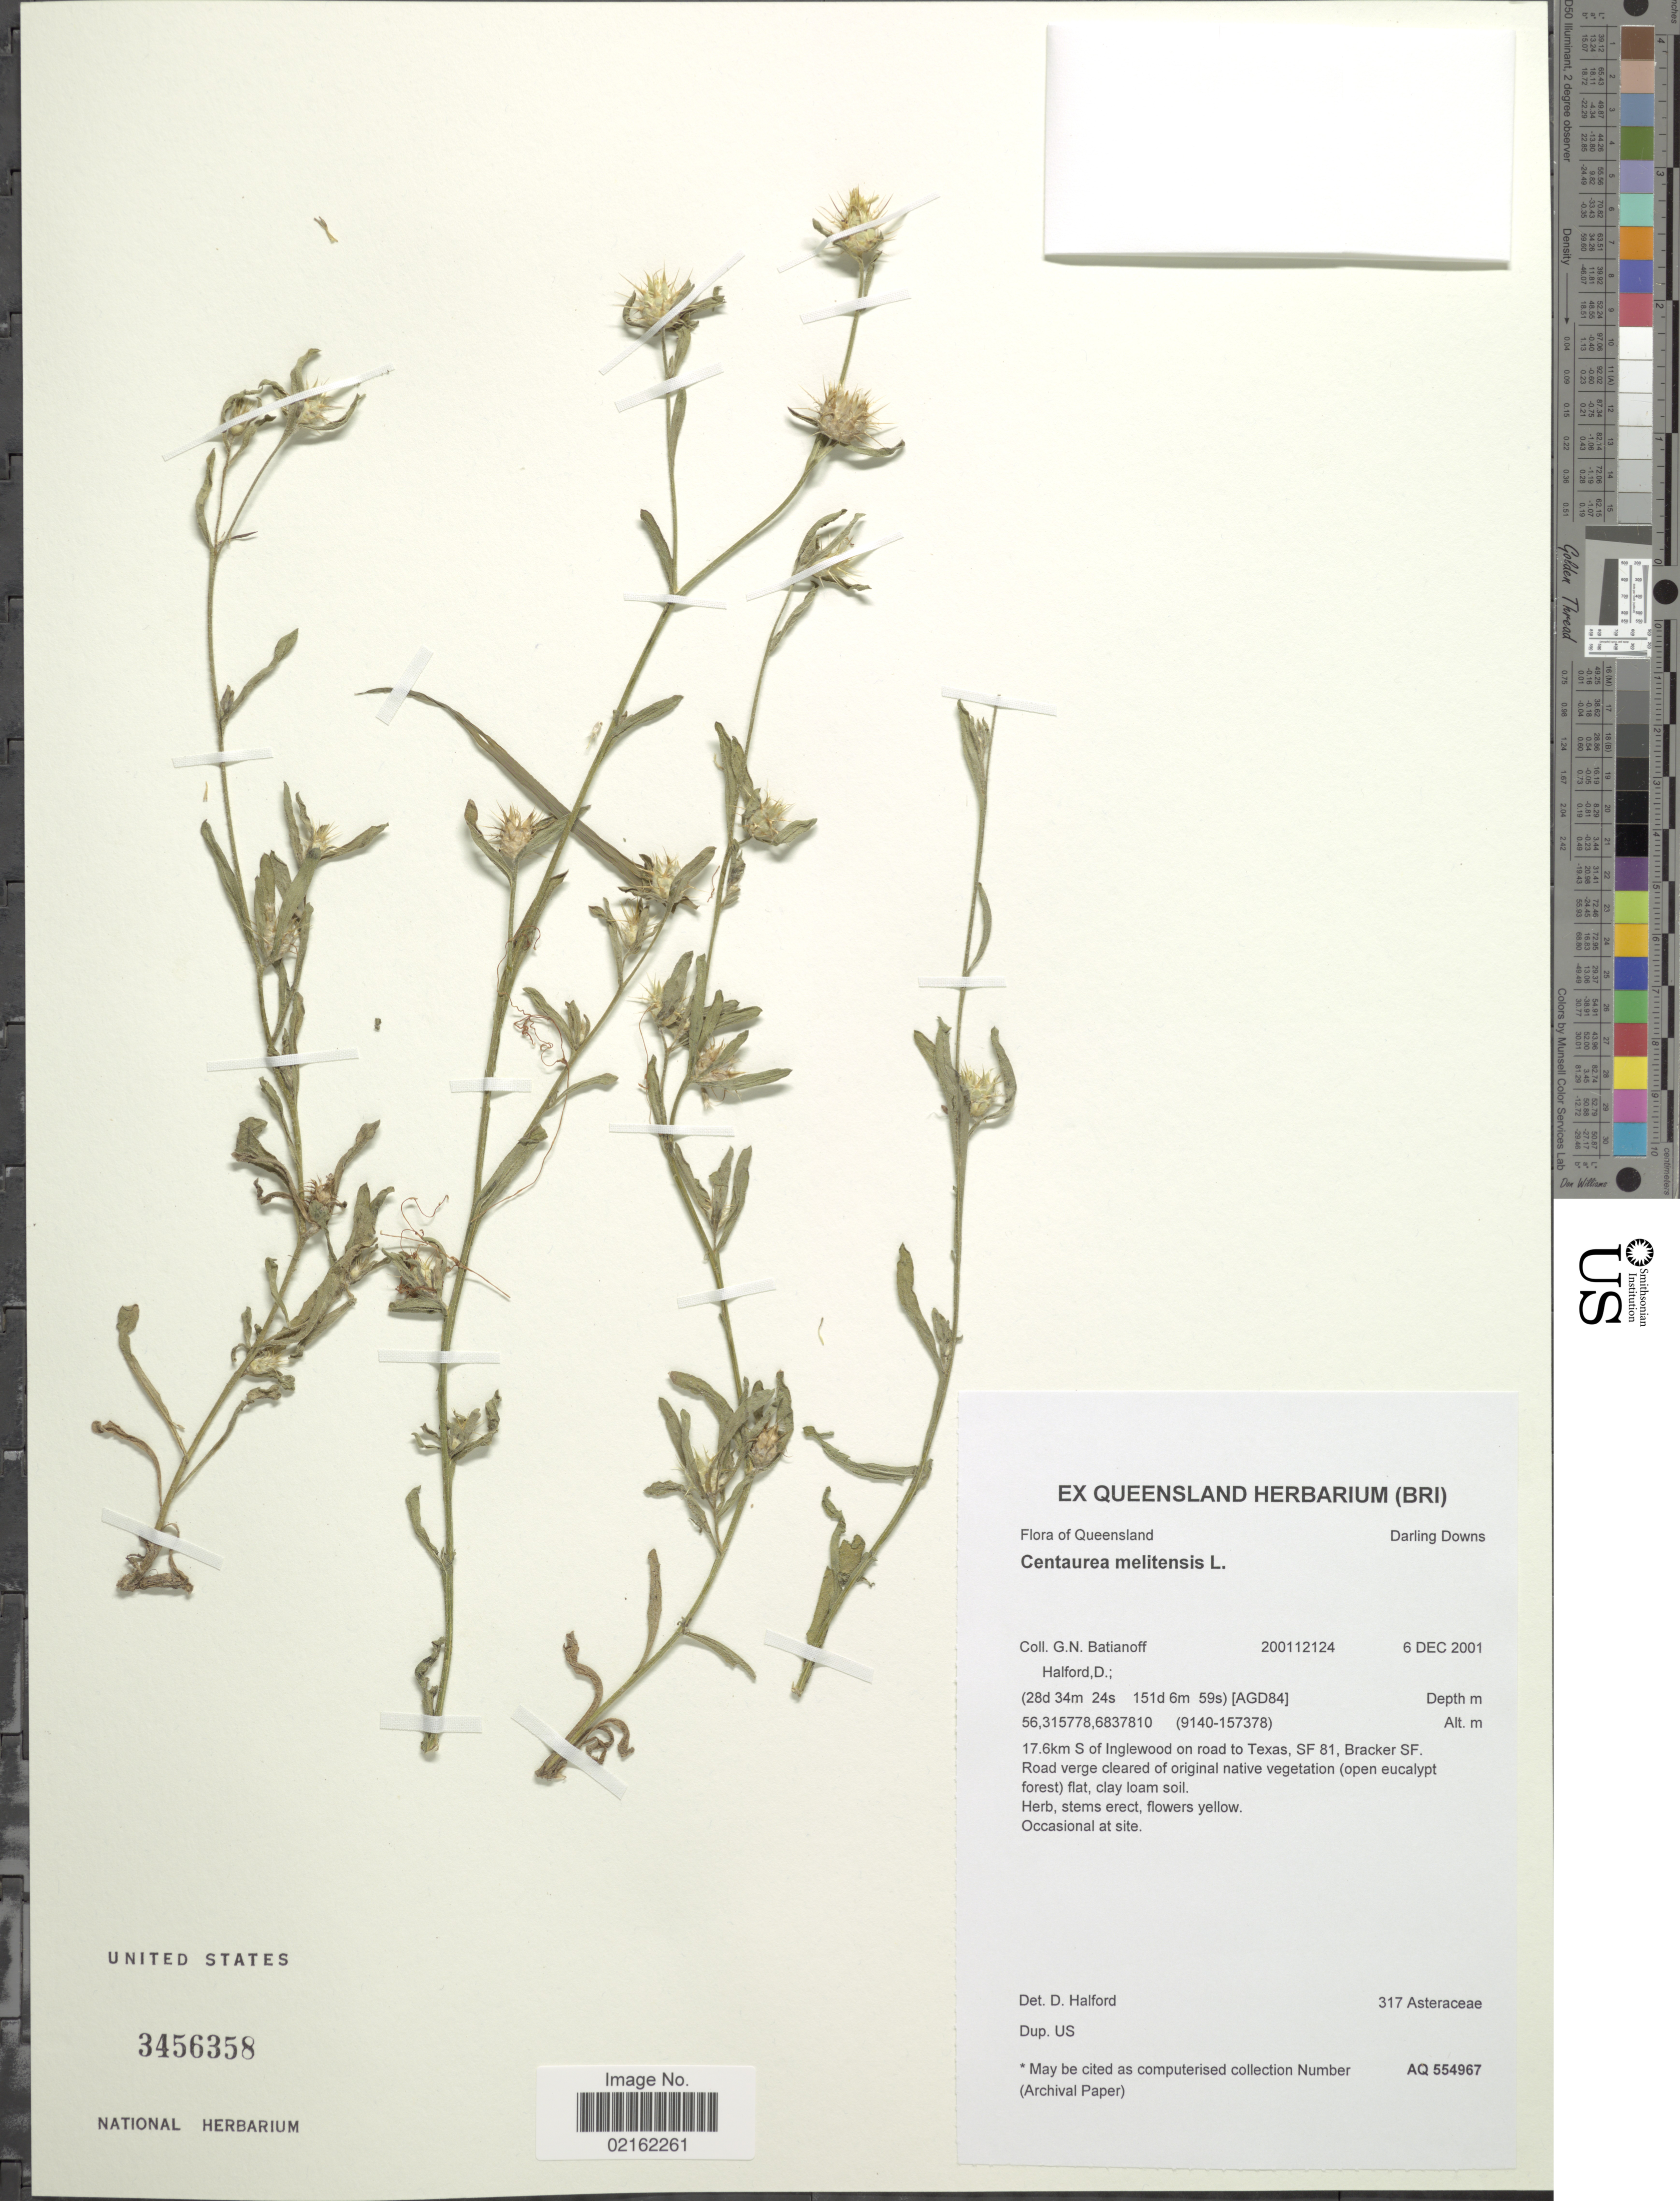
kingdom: Plantae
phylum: Tracheophyta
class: Magnoliopsida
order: Asterales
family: Asteraceae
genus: Centaurea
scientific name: Centaurea melitensis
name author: L.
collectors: G. Batianoff & D. A. Halford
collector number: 200112124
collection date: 2001-12-06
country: Australia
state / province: Queensland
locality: Darling Downs, 17.6 km S of Inglewood on road to Texas, SF 81, Bracker SF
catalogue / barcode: US 3456358